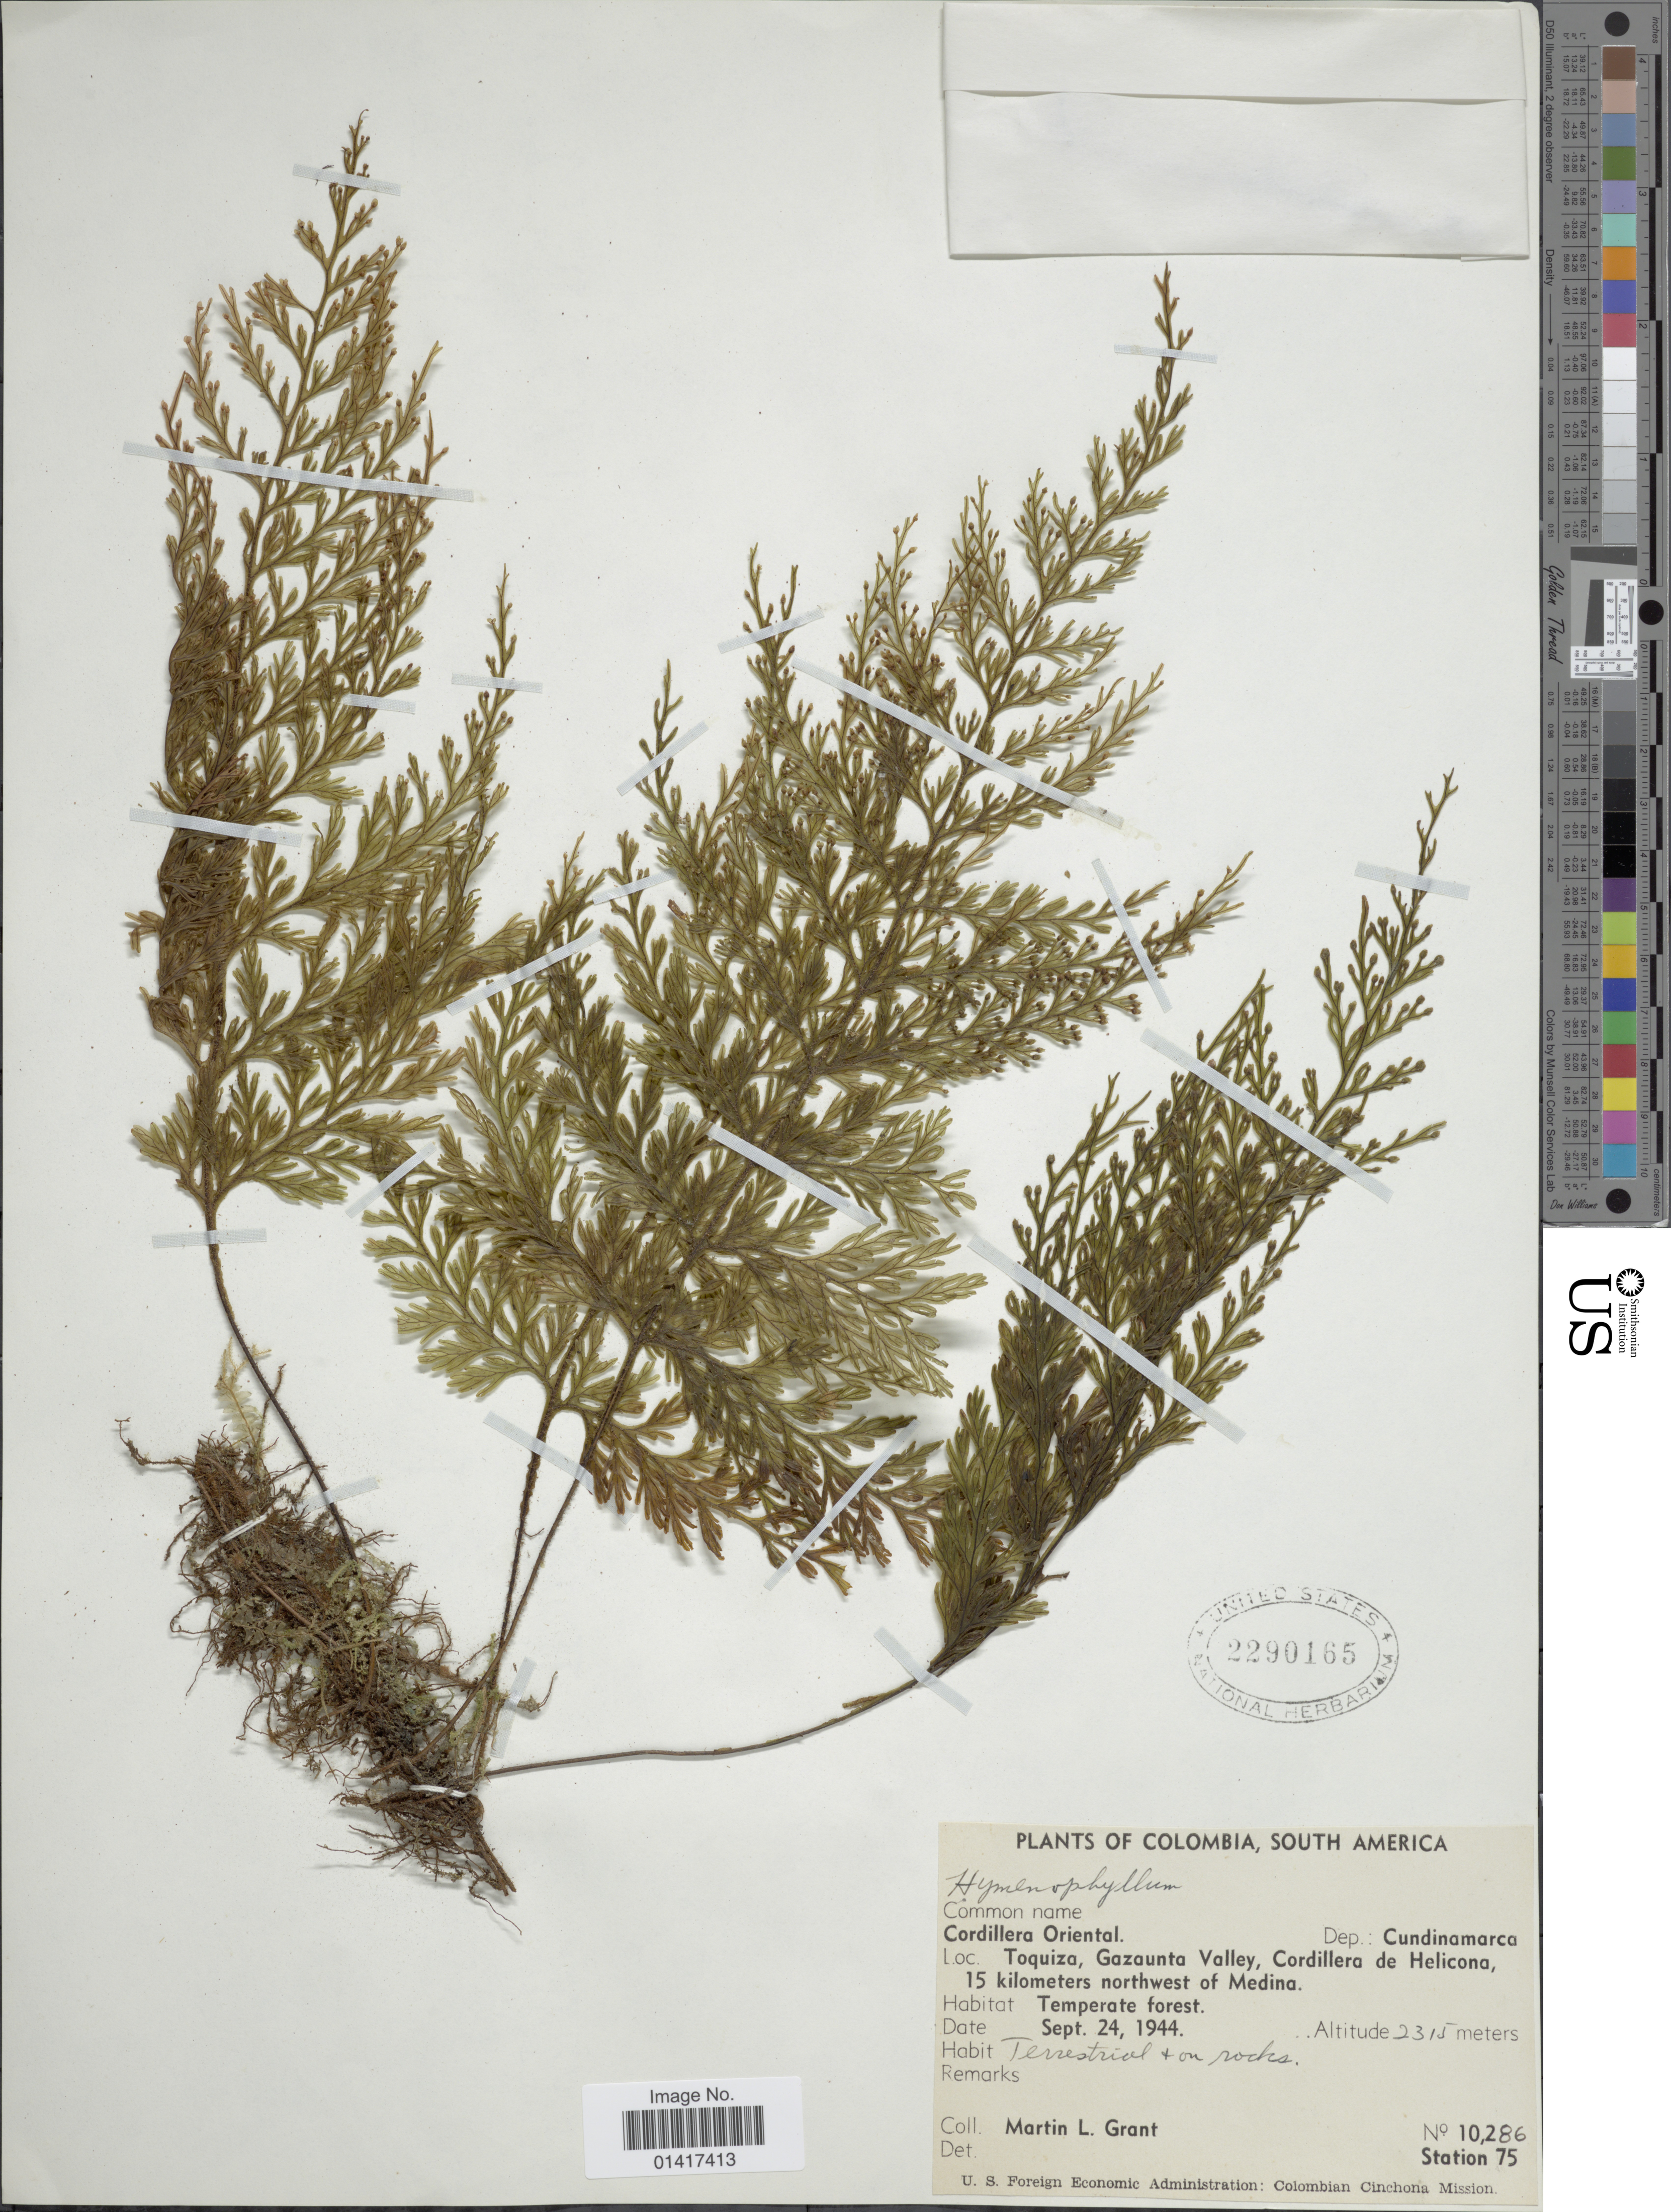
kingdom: Plantae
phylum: Tracheophyta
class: Polypodiopsida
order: Hymenophyllales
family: Hymenophyllaceae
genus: Hymenophyllum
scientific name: Hymenophyllum sp.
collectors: M. L. Grant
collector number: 10286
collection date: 1944-09-24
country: Colombia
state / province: Cundinamarca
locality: Cordillera Oriental. Toquiza, Gazaunta Valley, Cordillera de Helicona, 15 kilometers northwest of Medina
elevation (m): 2315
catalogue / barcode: US 2290165